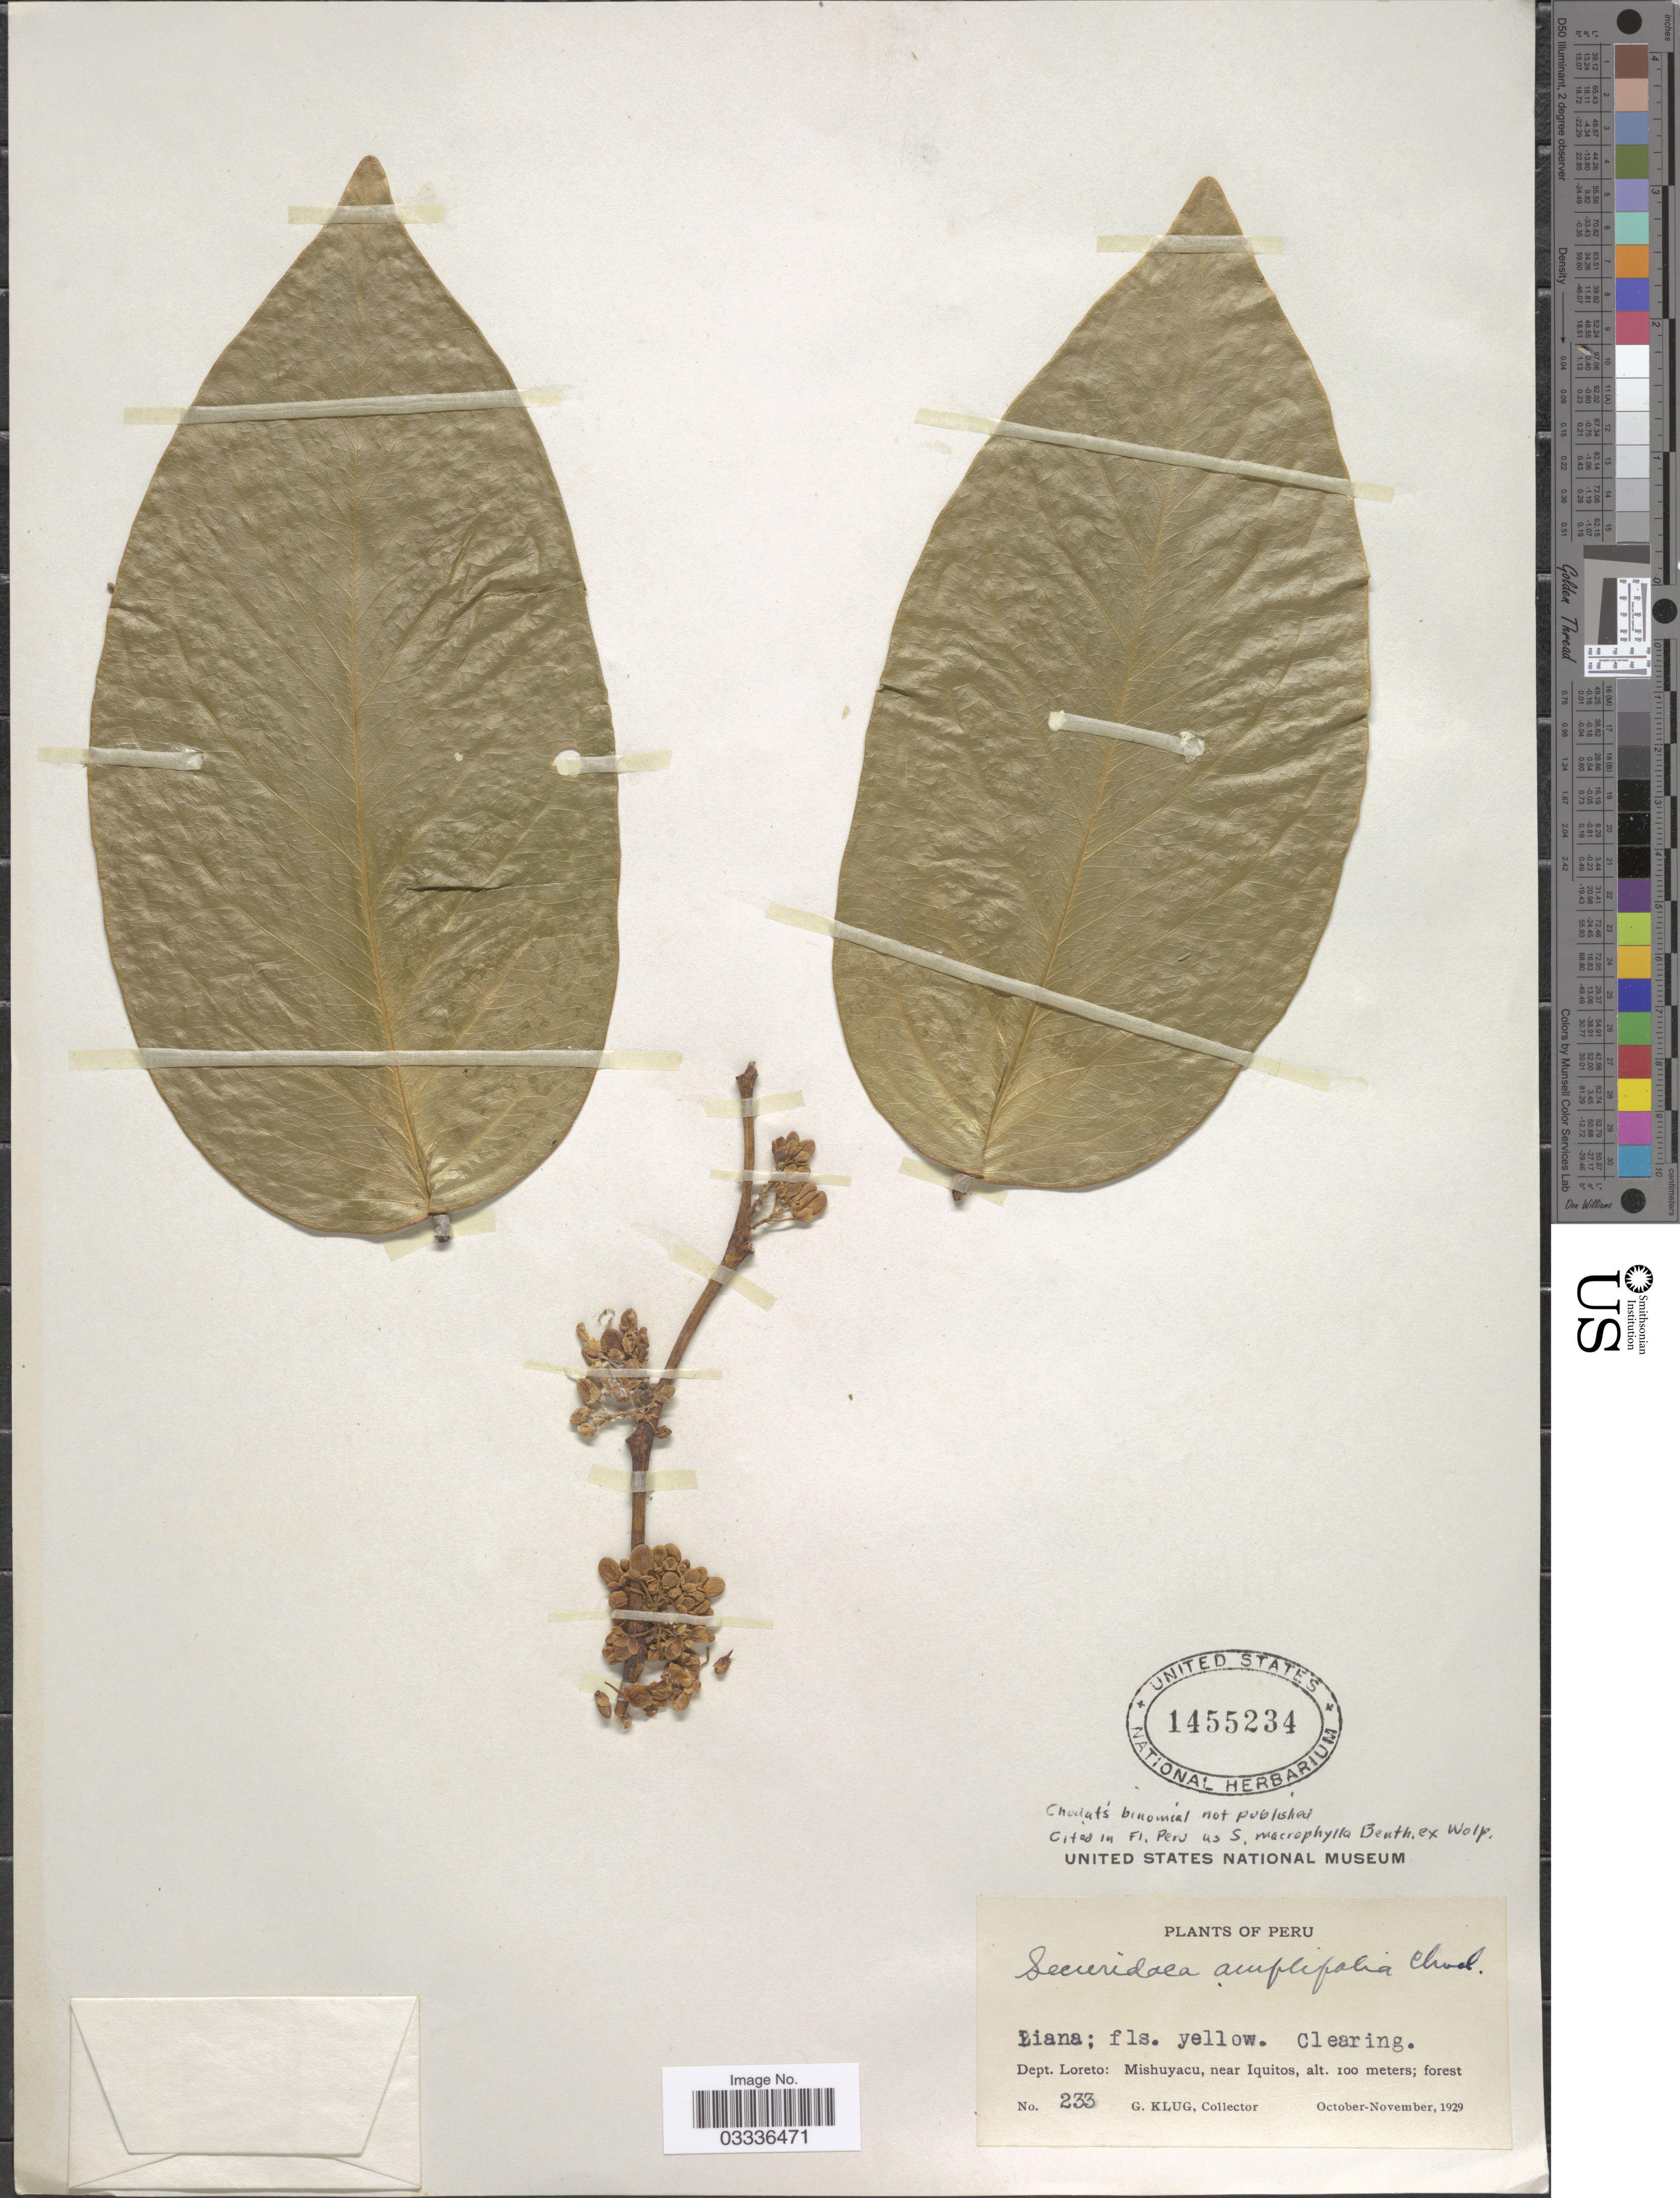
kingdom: Plantae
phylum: Tracheophyta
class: Magnoliopsida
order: Fabales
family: Polygalaceae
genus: Securidaca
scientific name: Securidaca macrophylla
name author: Benth.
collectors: G. Klug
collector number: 233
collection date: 1929-10/1929-11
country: Peru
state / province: Loreto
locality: Dept. Loreto: Mishuyacu, near Iquitos.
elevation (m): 100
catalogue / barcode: US 1455234